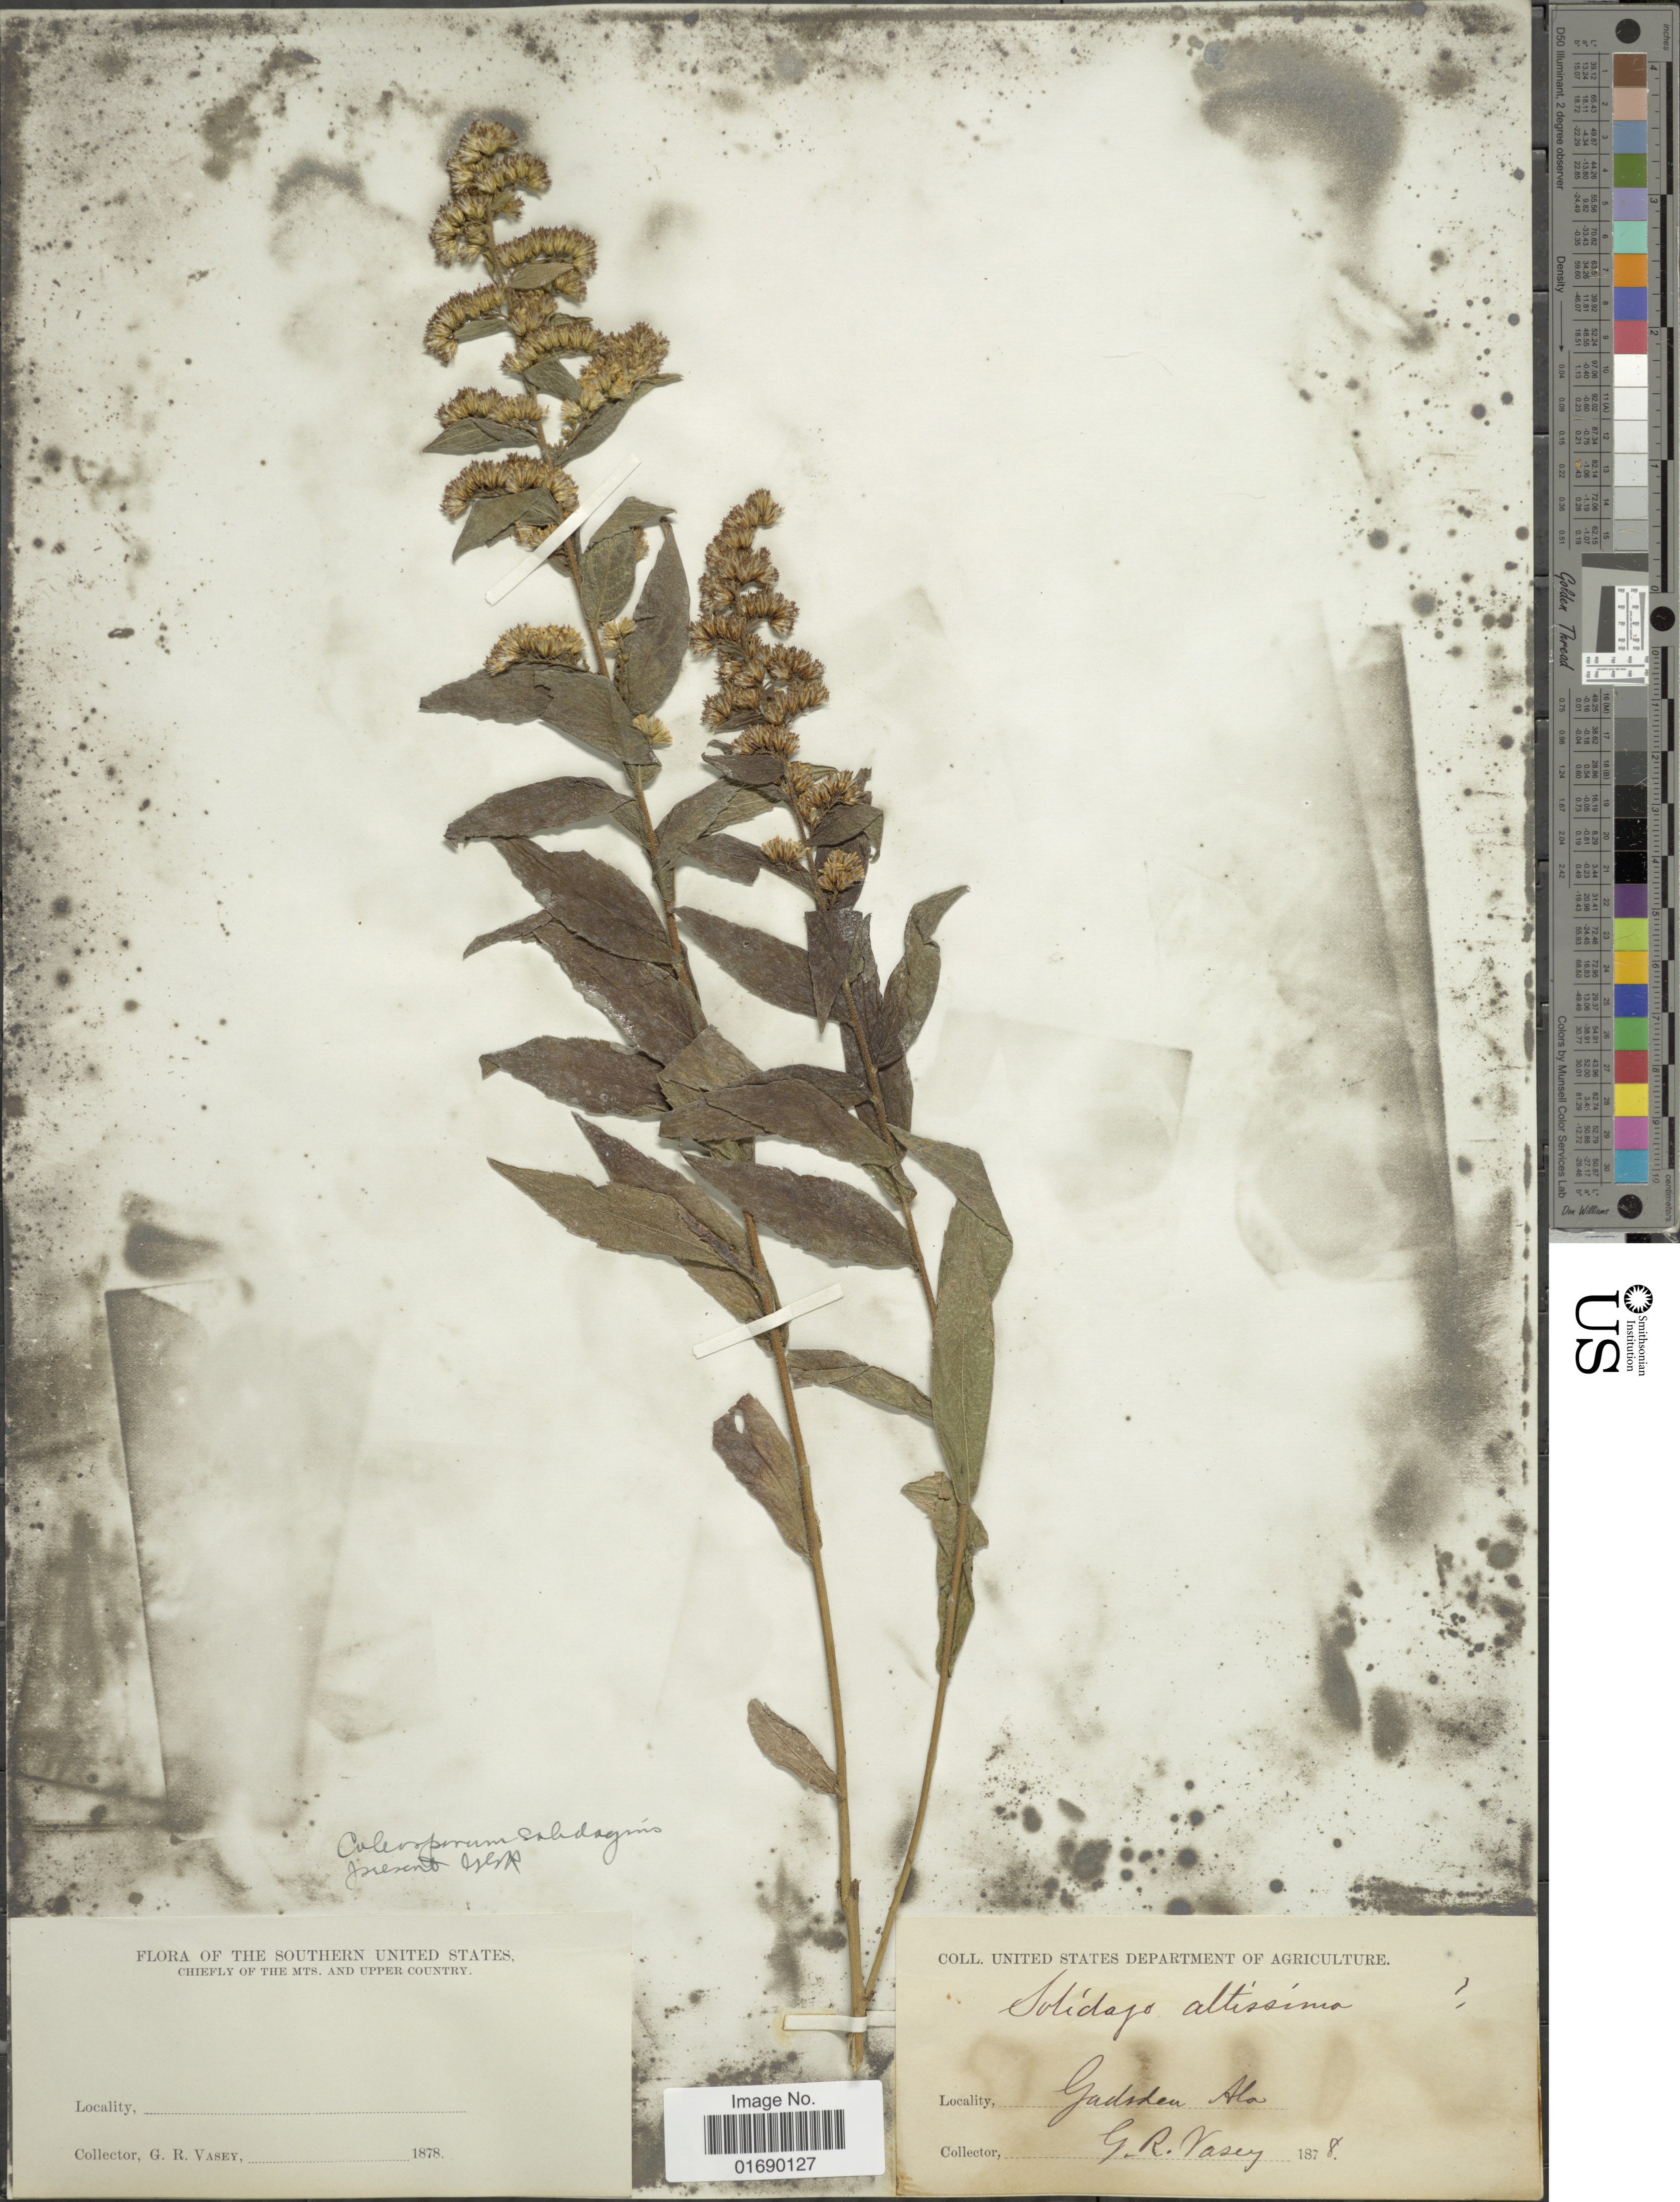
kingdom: Plantae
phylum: Tracheophyta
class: Magnoliopsida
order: Asterales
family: Asteraceae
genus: Solidago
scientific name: Solidago rugosa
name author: Mill.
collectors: G. R. Vasey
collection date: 1878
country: United States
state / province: Alabama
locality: Gadshen, THe Southern United States, Chiefly of the Mts. and upper Country